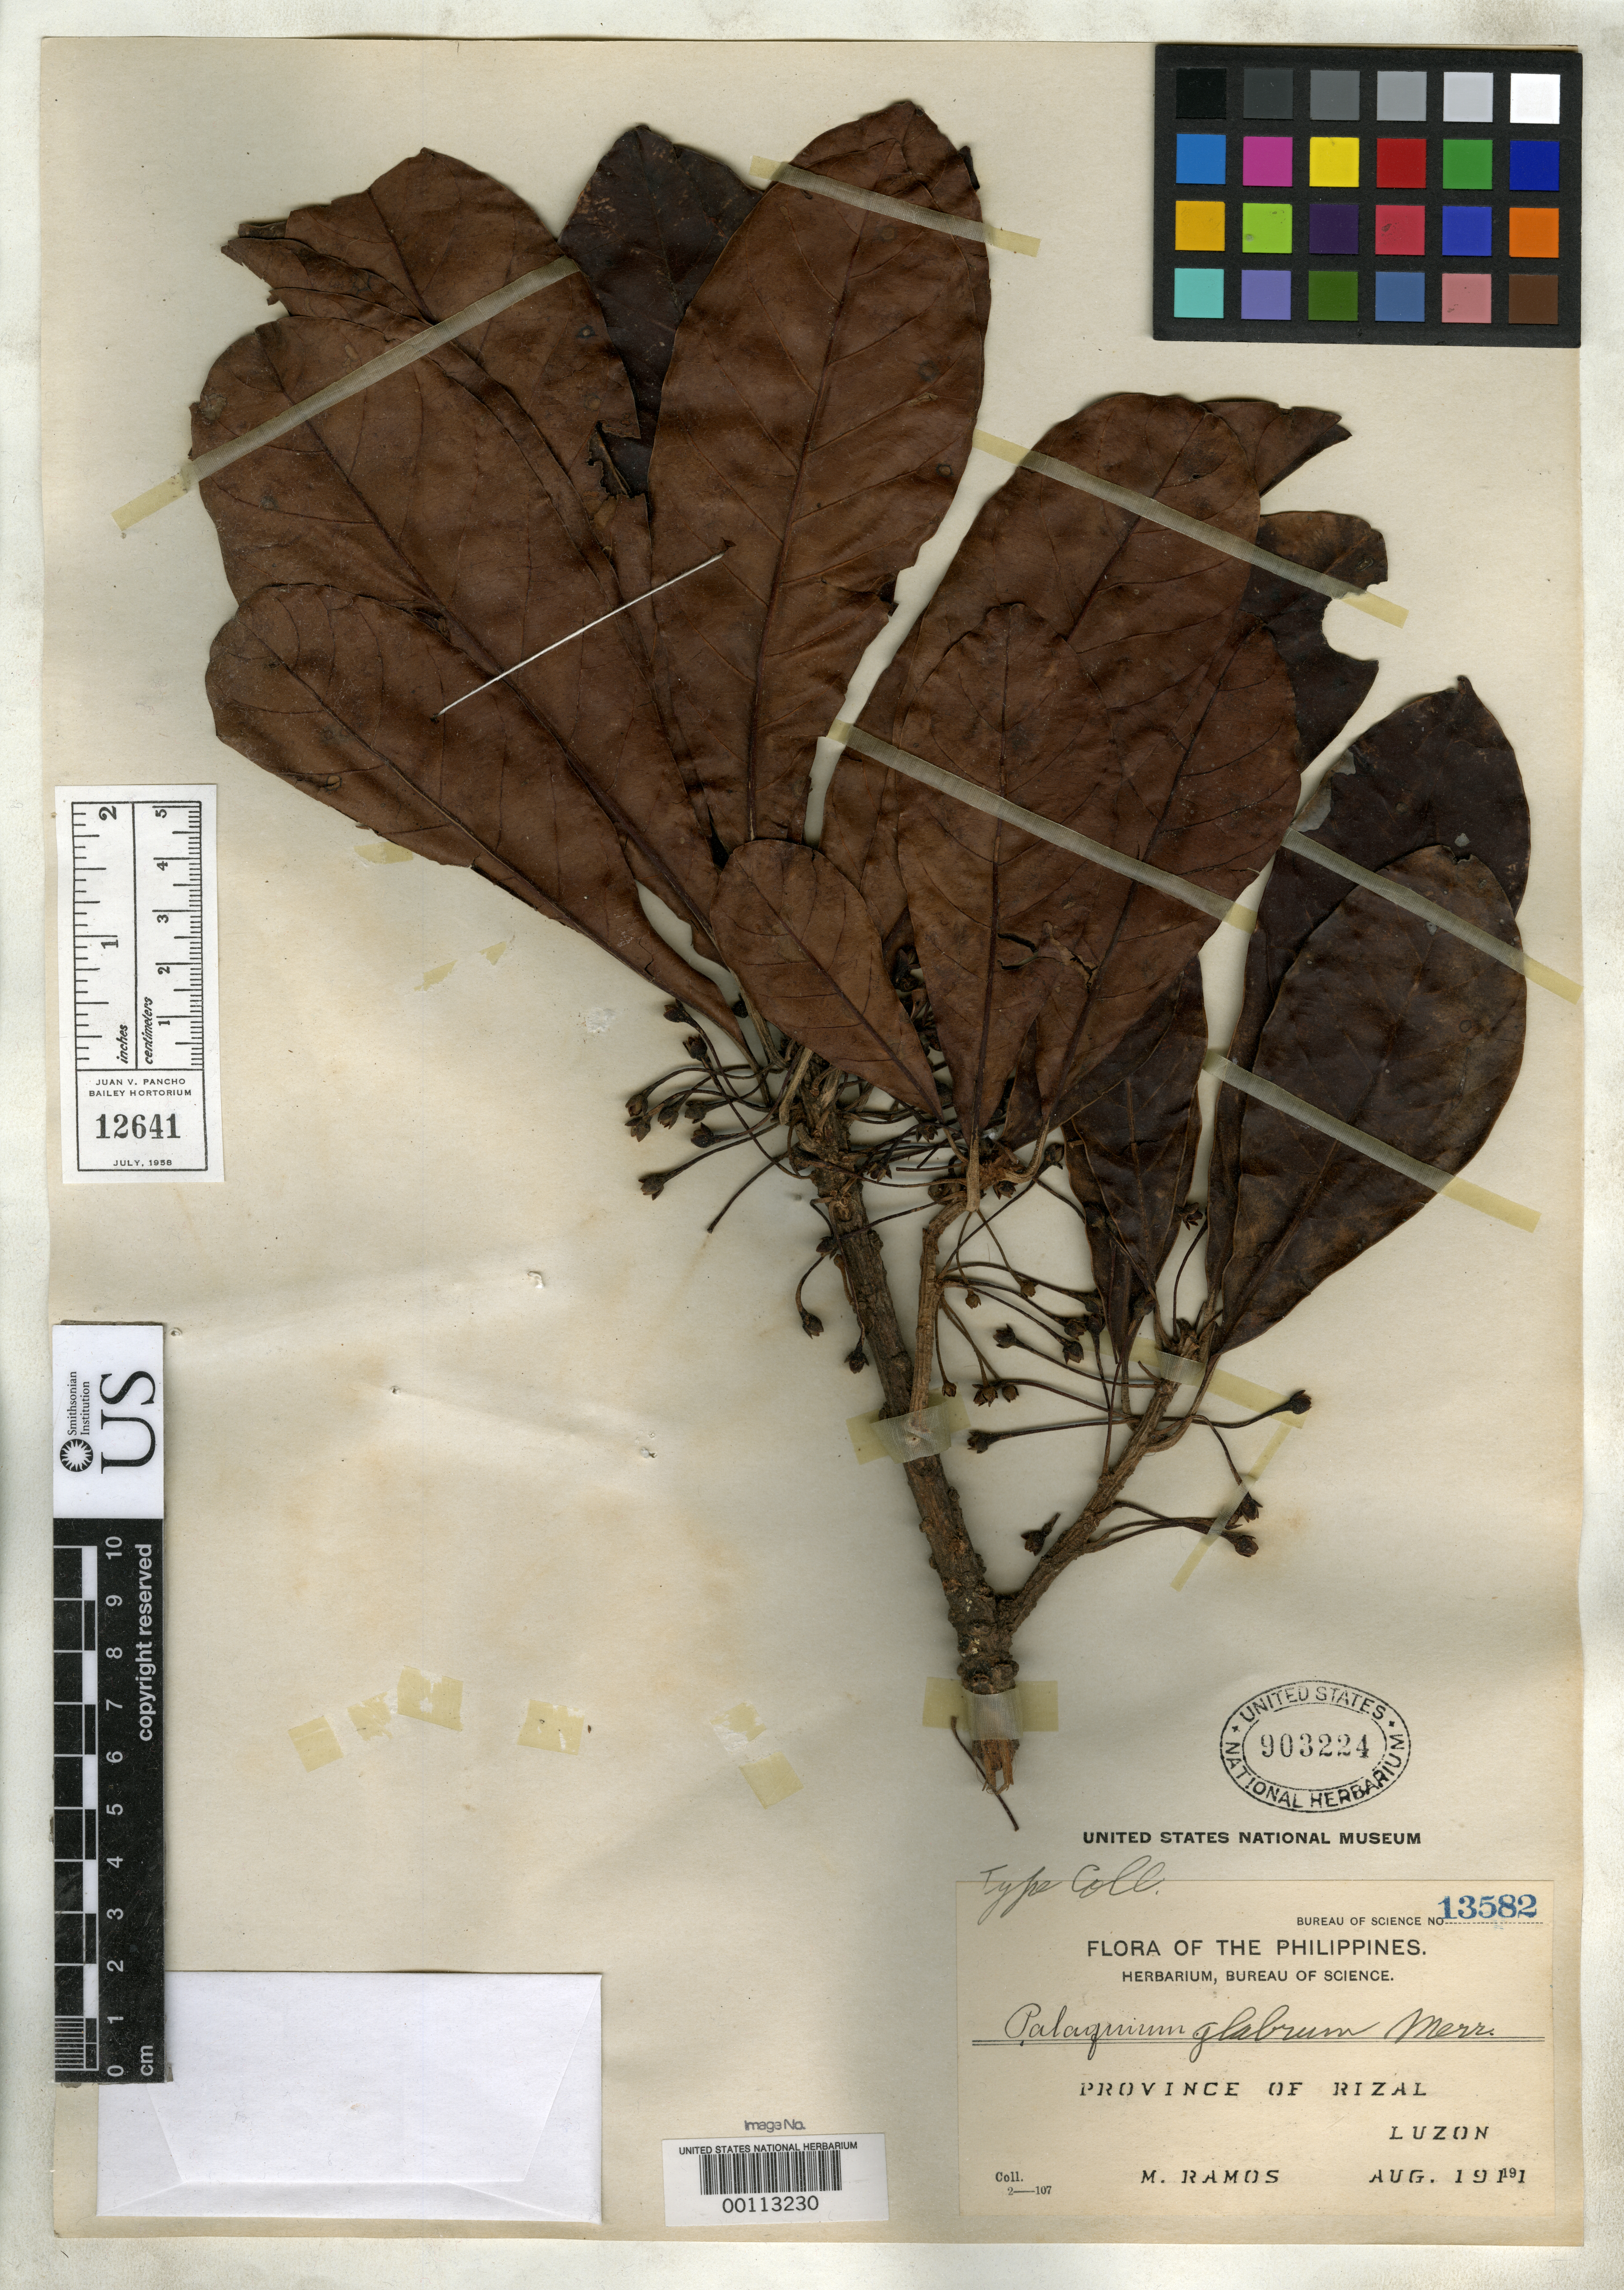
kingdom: Plantae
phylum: Tracheophyta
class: Magnoliopsida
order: Ericales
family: Sapotaceae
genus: Palaquium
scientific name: Palaquium glabrum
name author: Merr.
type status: Isotype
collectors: M. Ramos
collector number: Bur. Sci. 13582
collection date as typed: Aug 1911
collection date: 1911-08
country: Philippines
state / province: Calabarzon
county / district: Rizal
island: Luzon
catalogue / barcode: US 903224